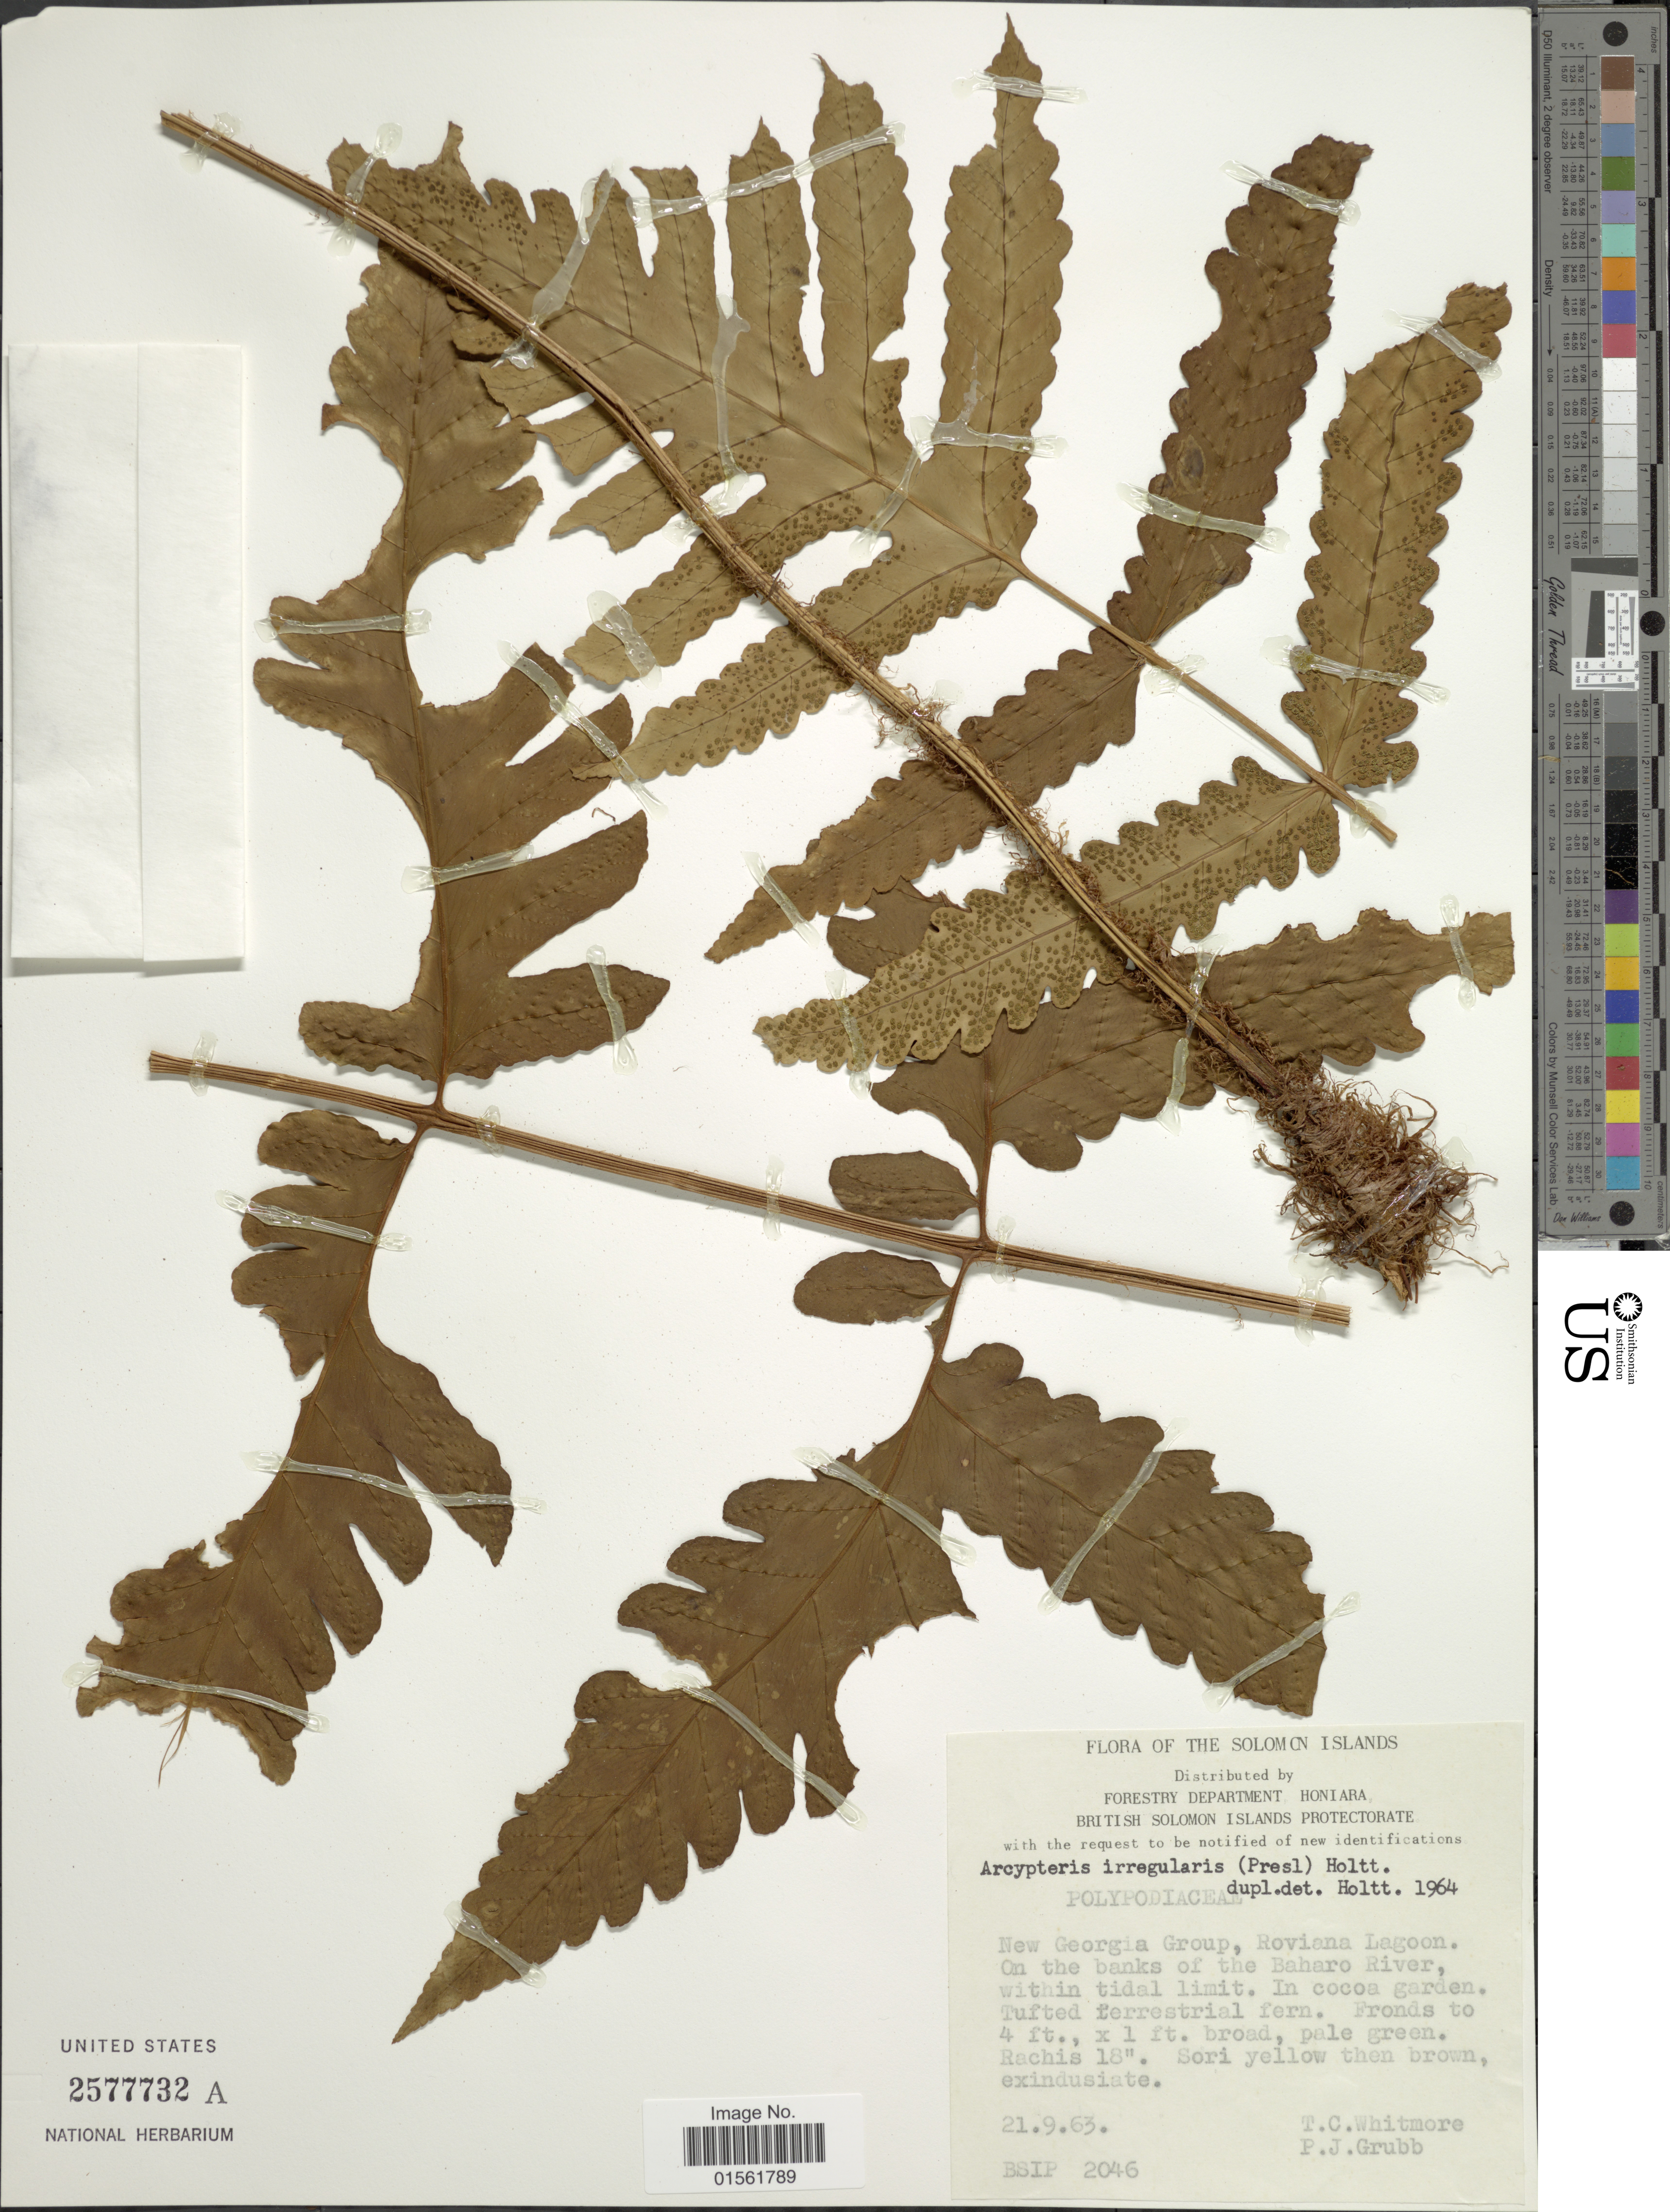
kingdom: Plantae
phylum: Tracheophyta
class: Polypodiopsida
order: Polypodiales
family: Dryopteridaceae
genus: Pleocnemia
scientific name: Pleocnemia irregularis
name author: (C. Presl) Holttum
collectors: T. C. Whitmore & P. J. Grubb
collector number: BSIP 2046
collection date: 1963-09-21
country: Solomon Islands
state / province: Solomon Islands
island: New Georgia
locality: New Georgia Group, Roviana Lagoon. On the banks of the Baharo River, within tidal limit. In cocoa garden.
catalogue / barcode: US 2577732A